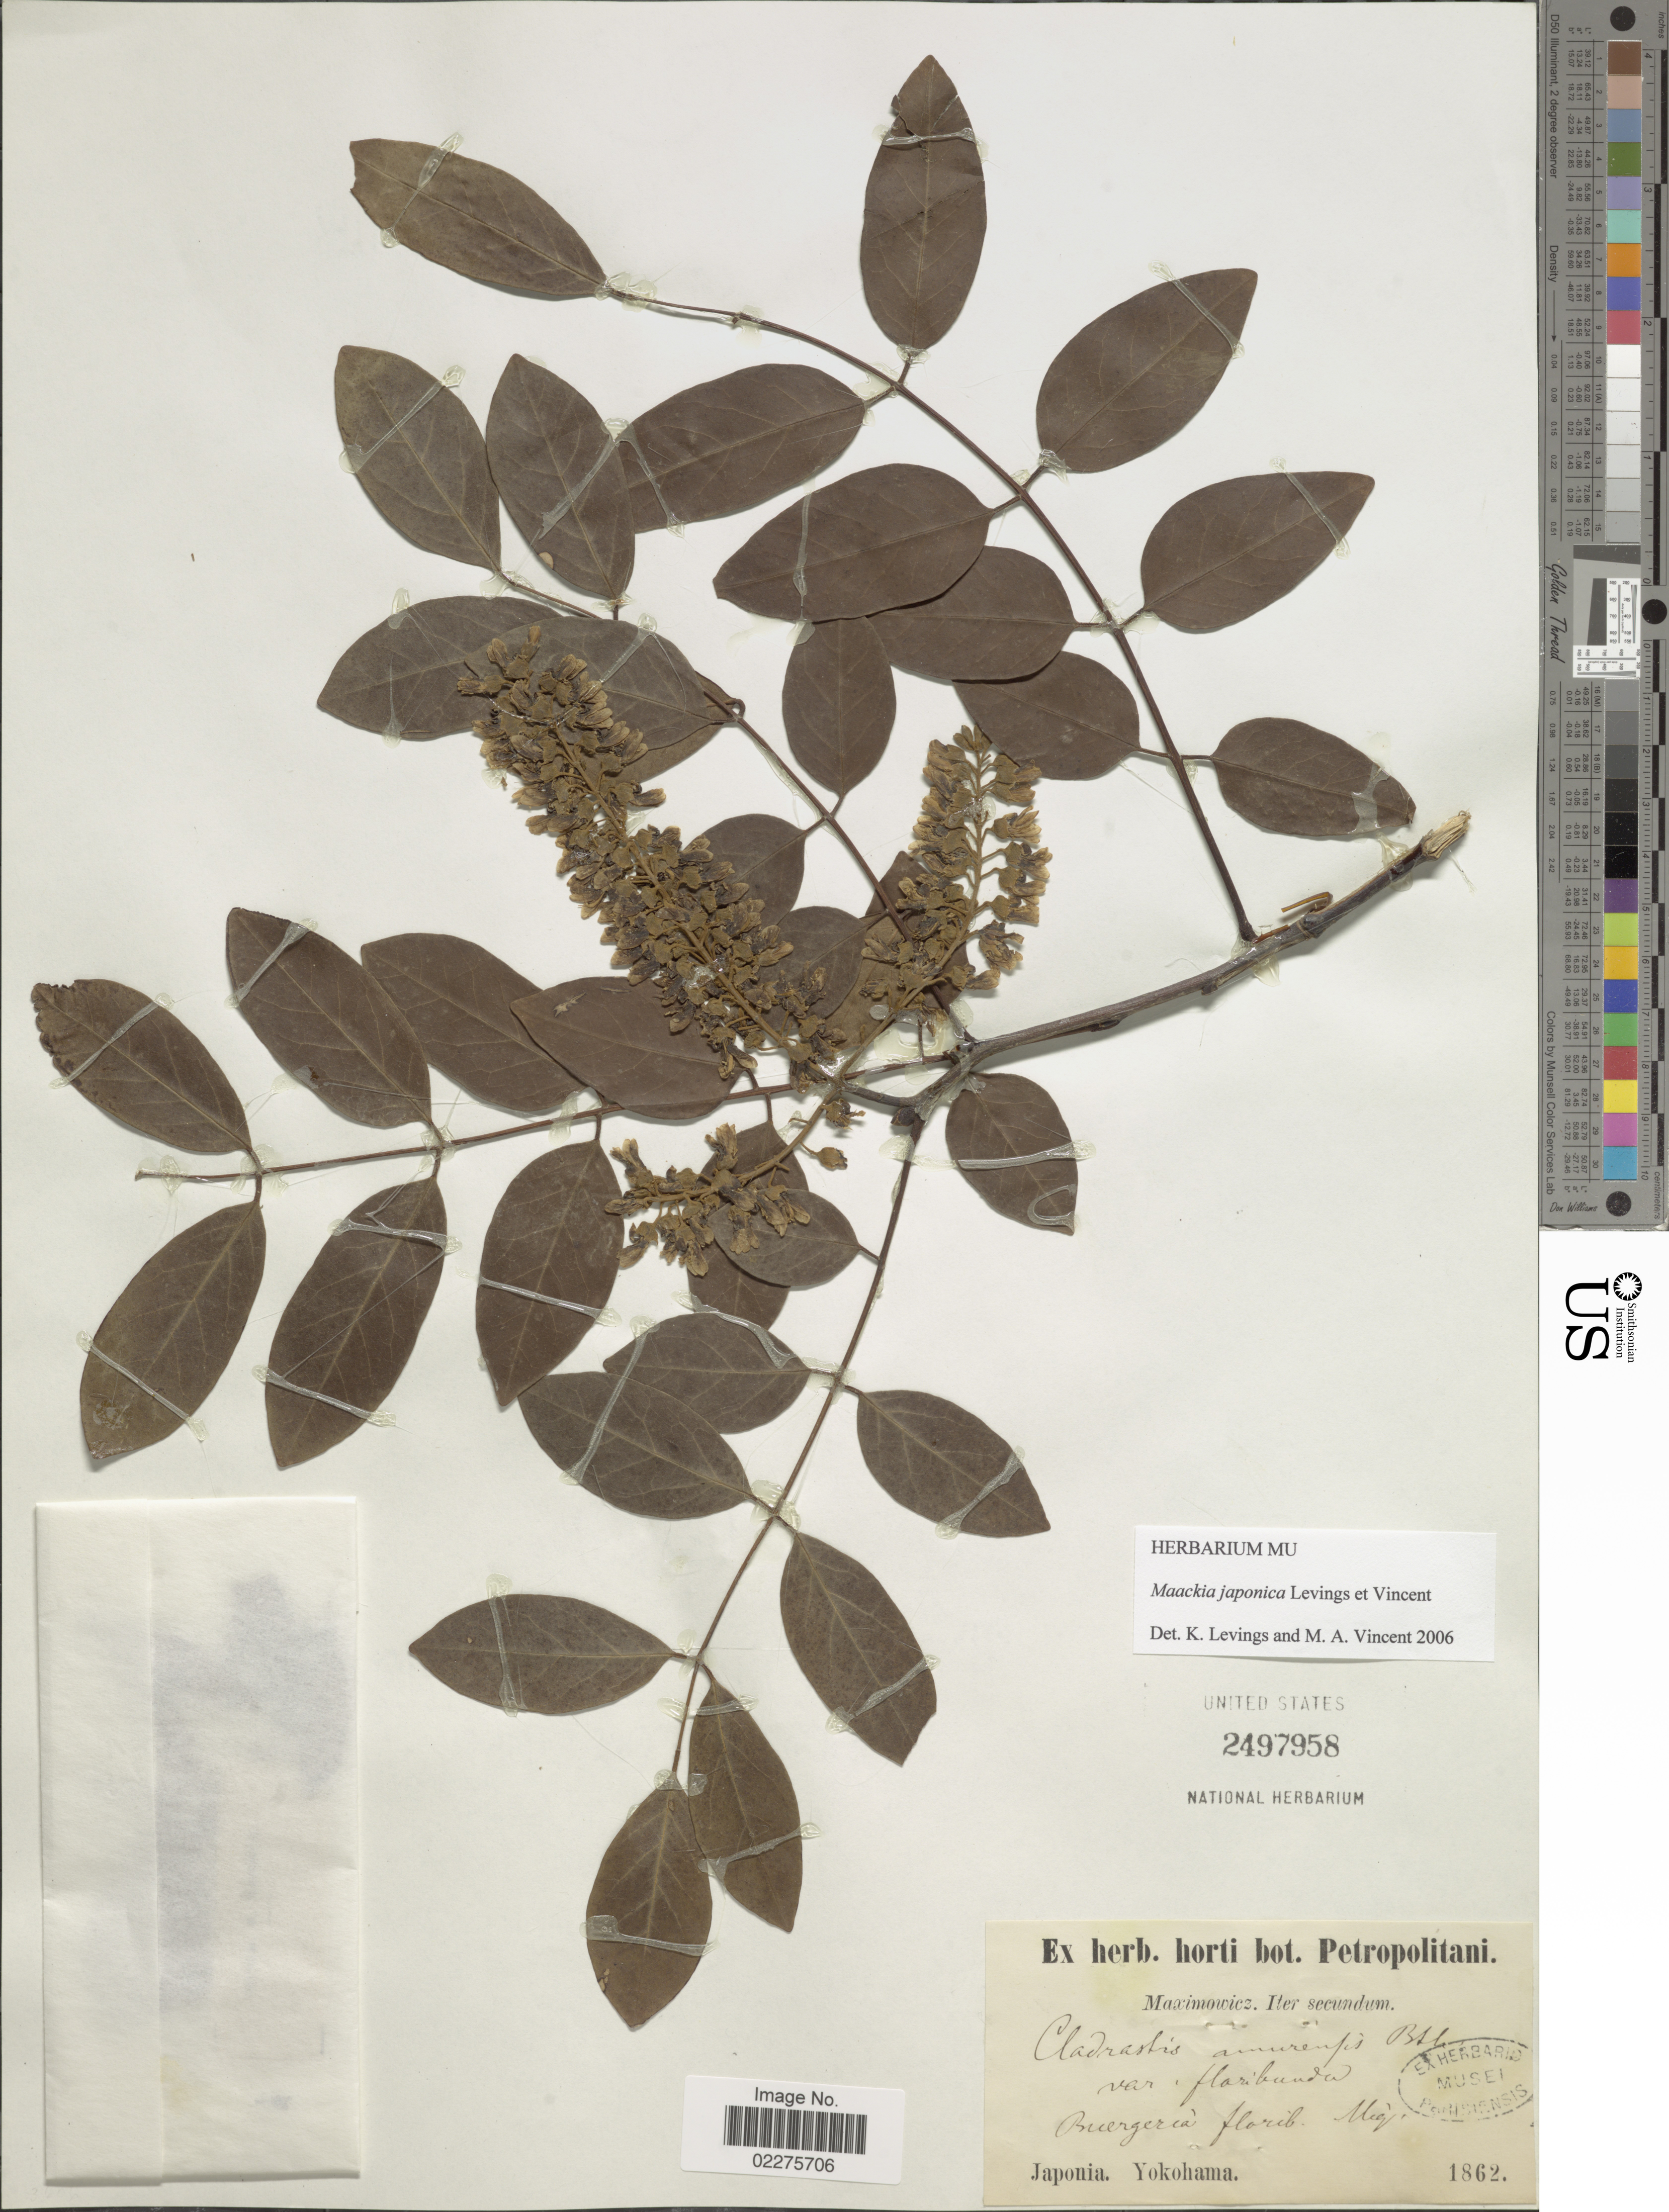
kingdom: Plantae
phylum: Tracheophyta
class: Magnoliopsida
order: Fabales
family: Fabaceae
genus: Maackia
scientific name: Maackia japonica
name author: Levings & Vincent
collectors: Maximowicz, --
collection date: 1862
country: Japan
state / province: Kanagawa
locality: Yokohama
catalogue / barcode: US 2497958